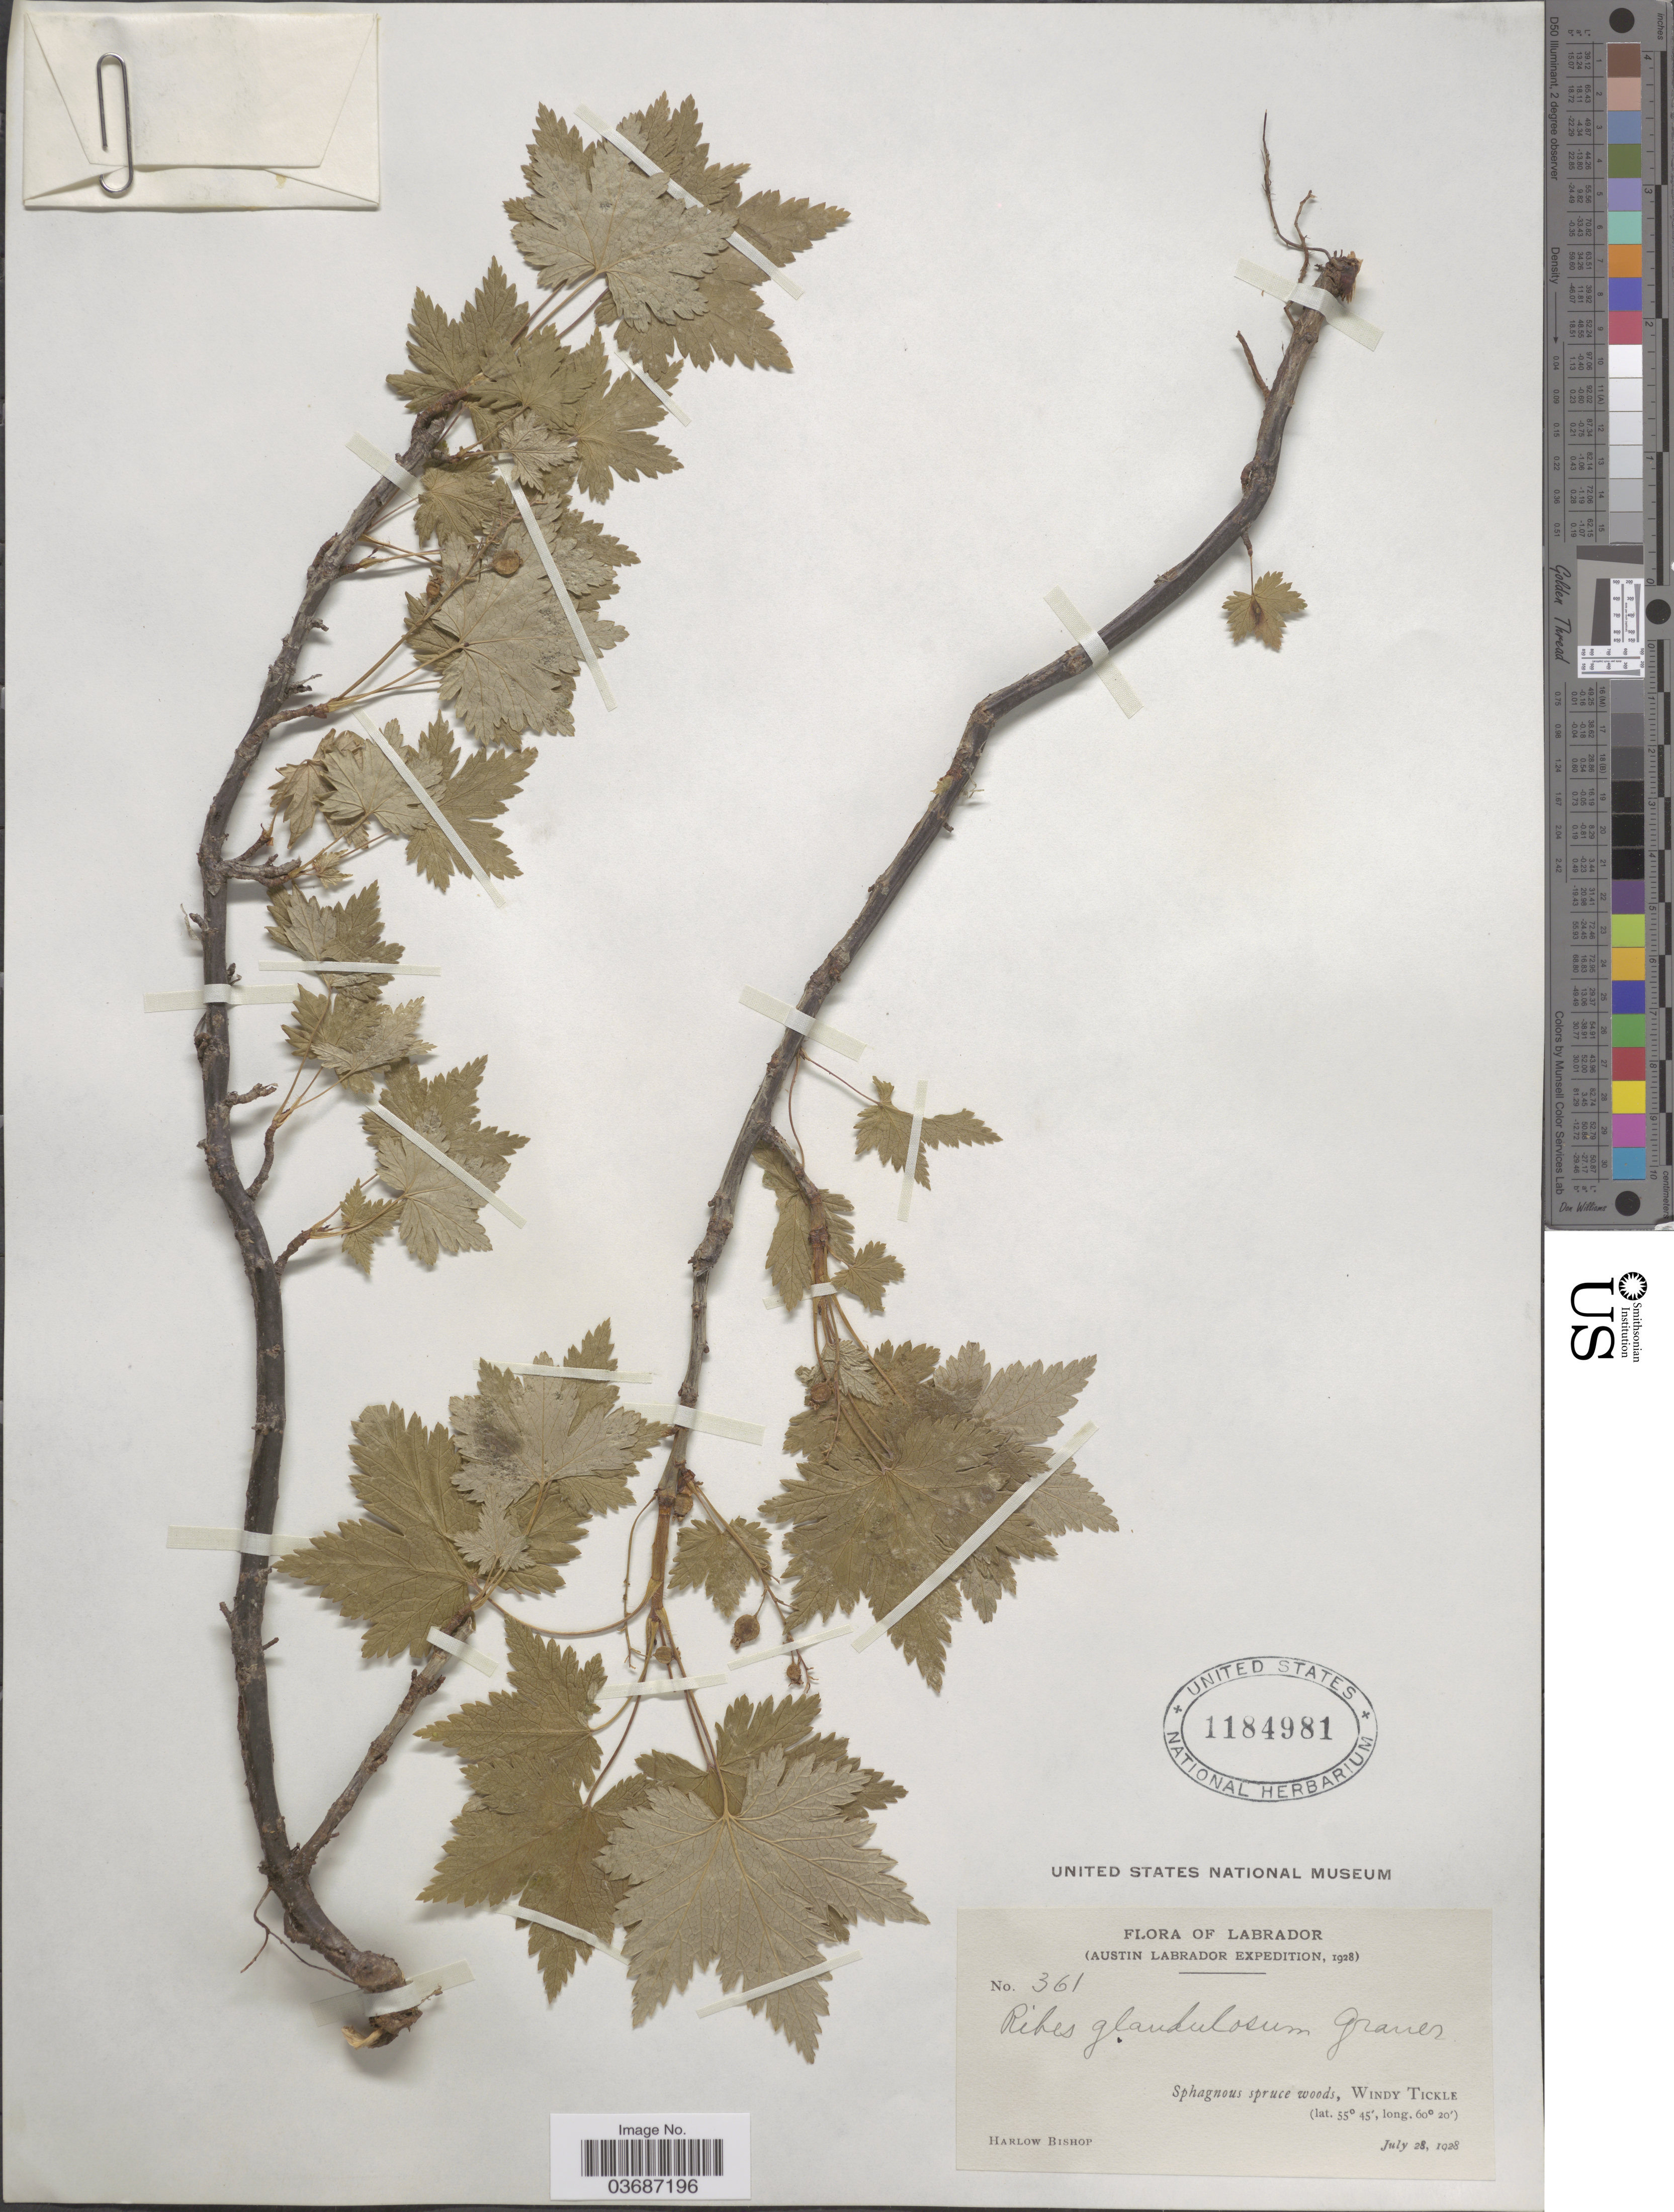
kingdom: Plantae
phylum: Tracheophyta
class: Magnoliopsida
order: Saxifragales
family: Grossulariaceae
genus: Ribes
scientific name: Ribes glandulosum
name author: Ruiz & Pav.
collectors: H. Bishop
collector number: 361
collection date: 1928-07-28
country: Canada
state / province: Newfoundland and Labrador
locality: Labrador. (Austin Labrador Expedition, 1928). Sphagnous spruce woods, Windy Tickle.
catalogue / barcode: US 1184981